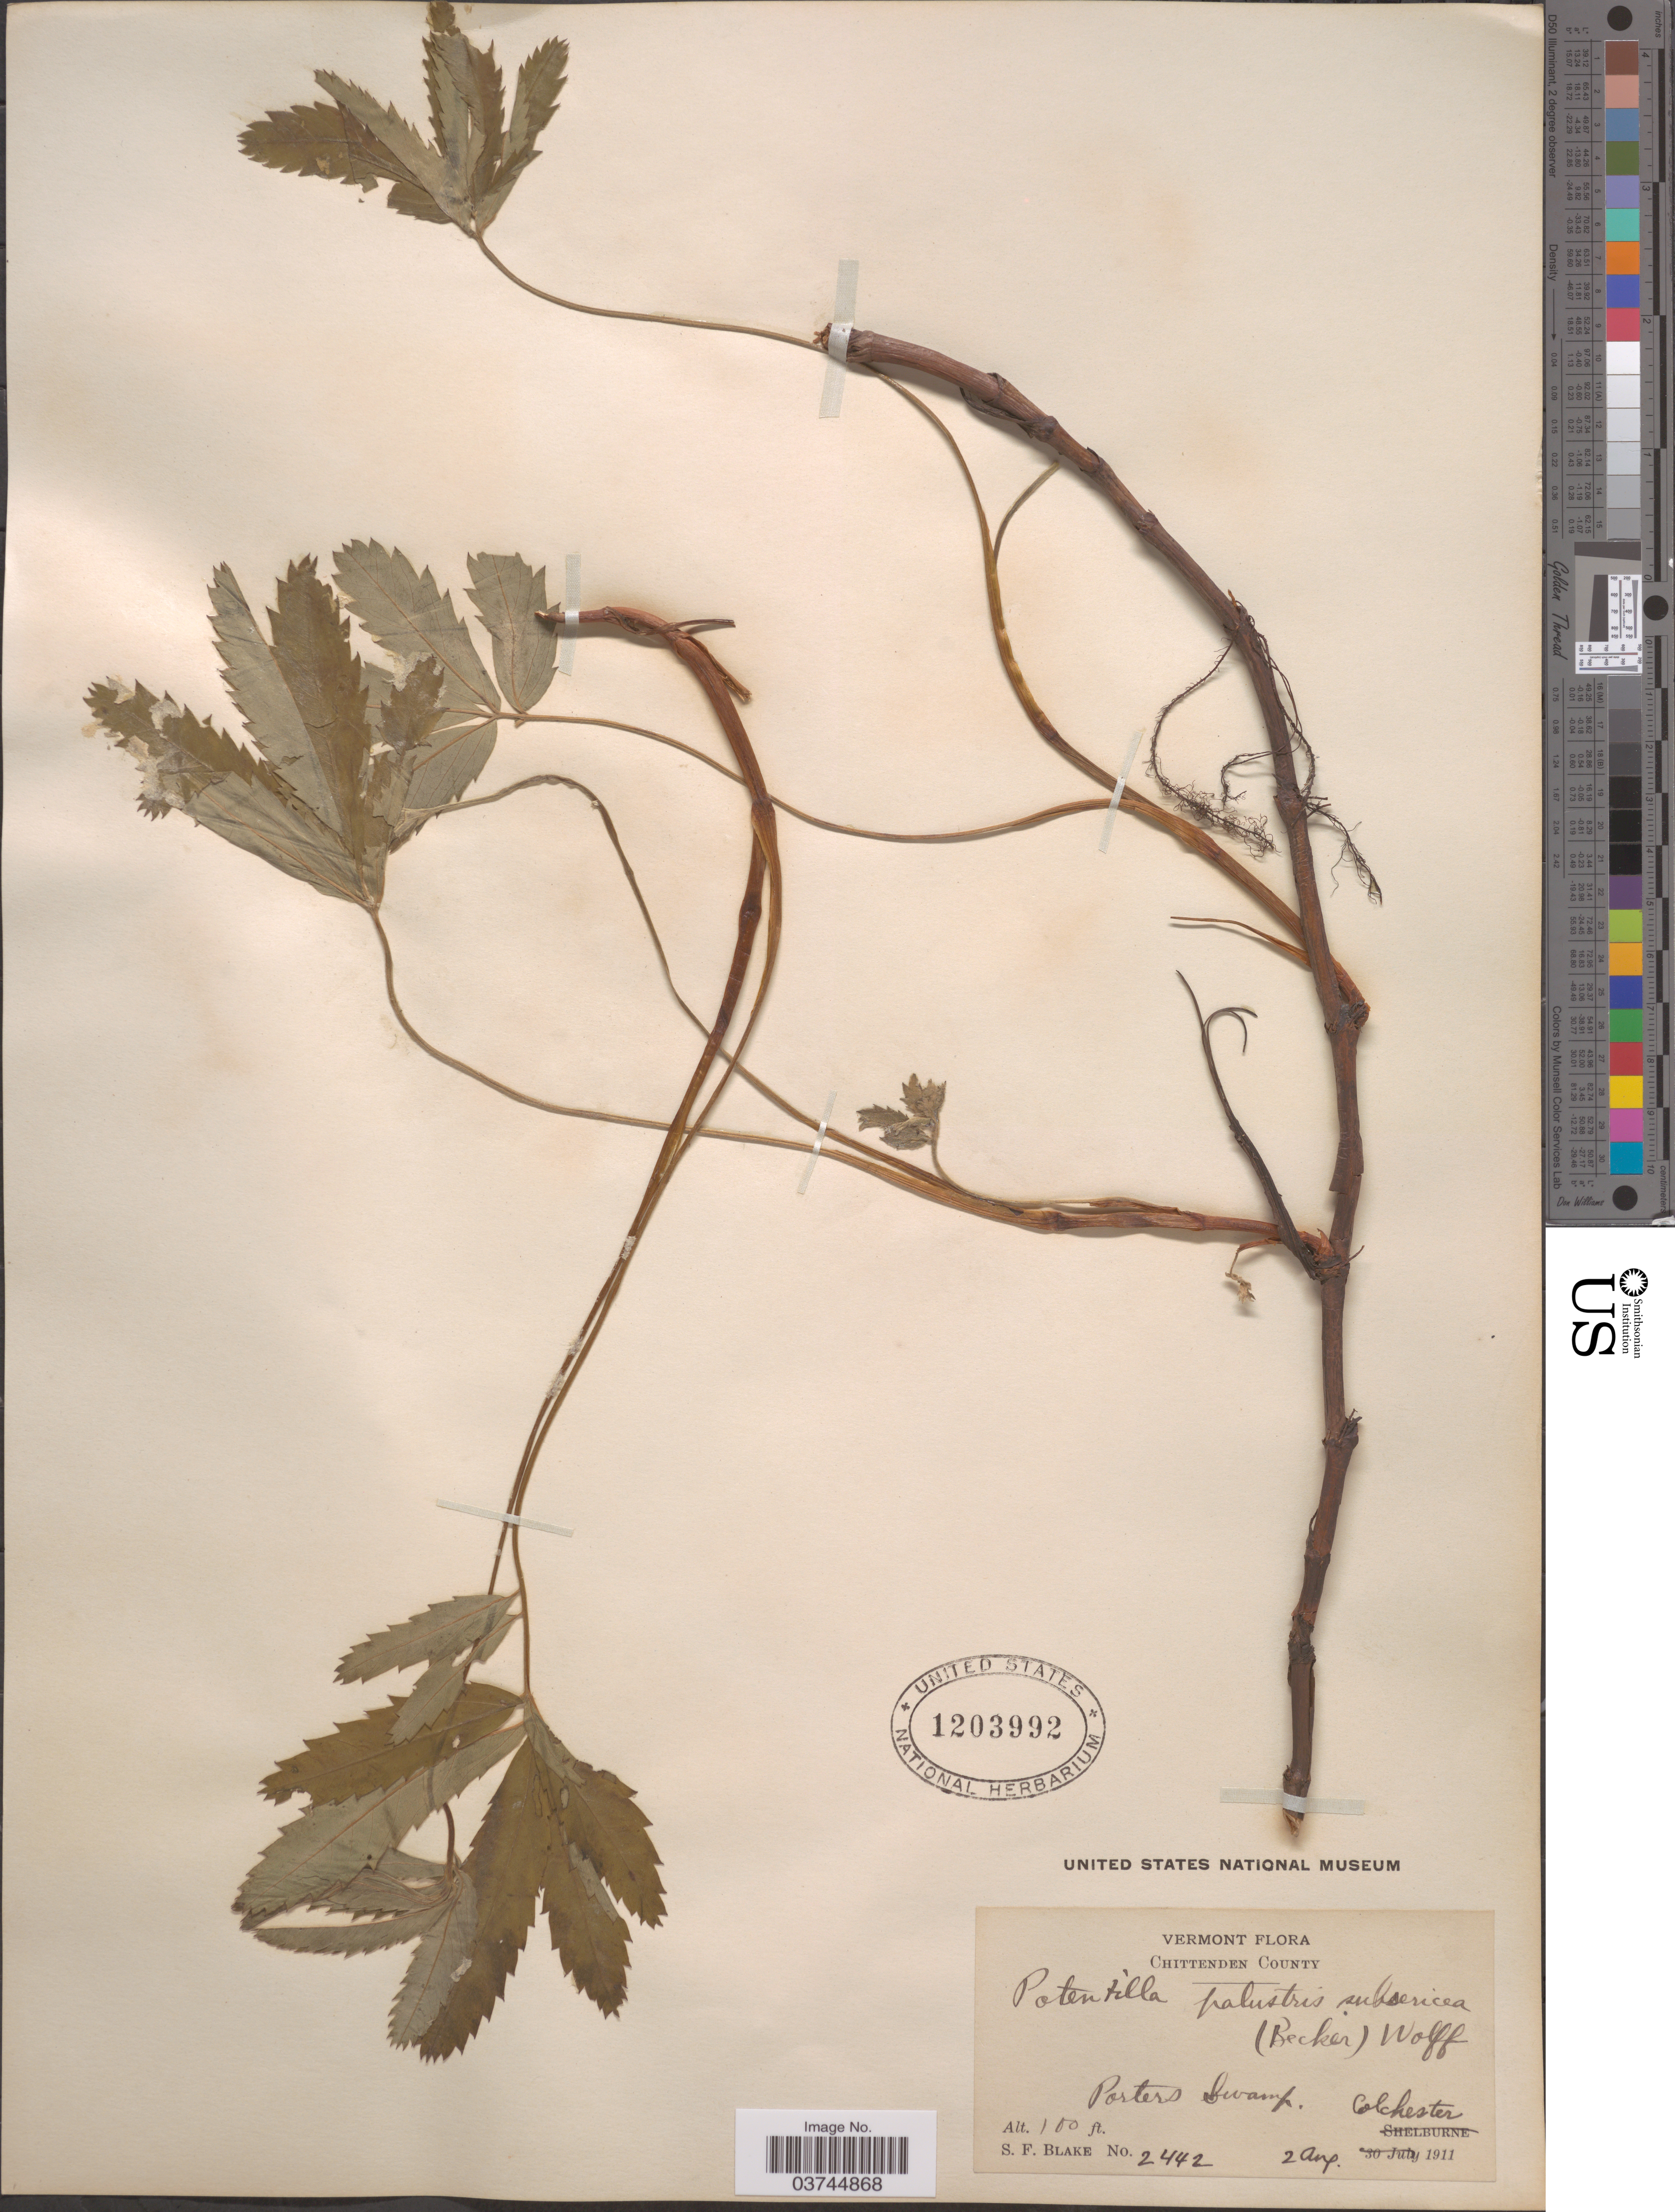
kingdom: Plantae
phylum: Tracheophyta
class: Magnoliopsida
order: Rosales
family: Rosaceae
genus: Comarum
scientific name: Comarum palustre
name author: L.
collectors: S. Blake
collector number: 2442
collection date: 1911-08-02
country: United States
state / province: Vermont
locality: Chittenden County. Porters Swamp. Colchester.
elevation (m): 30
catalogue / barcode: US 1203992